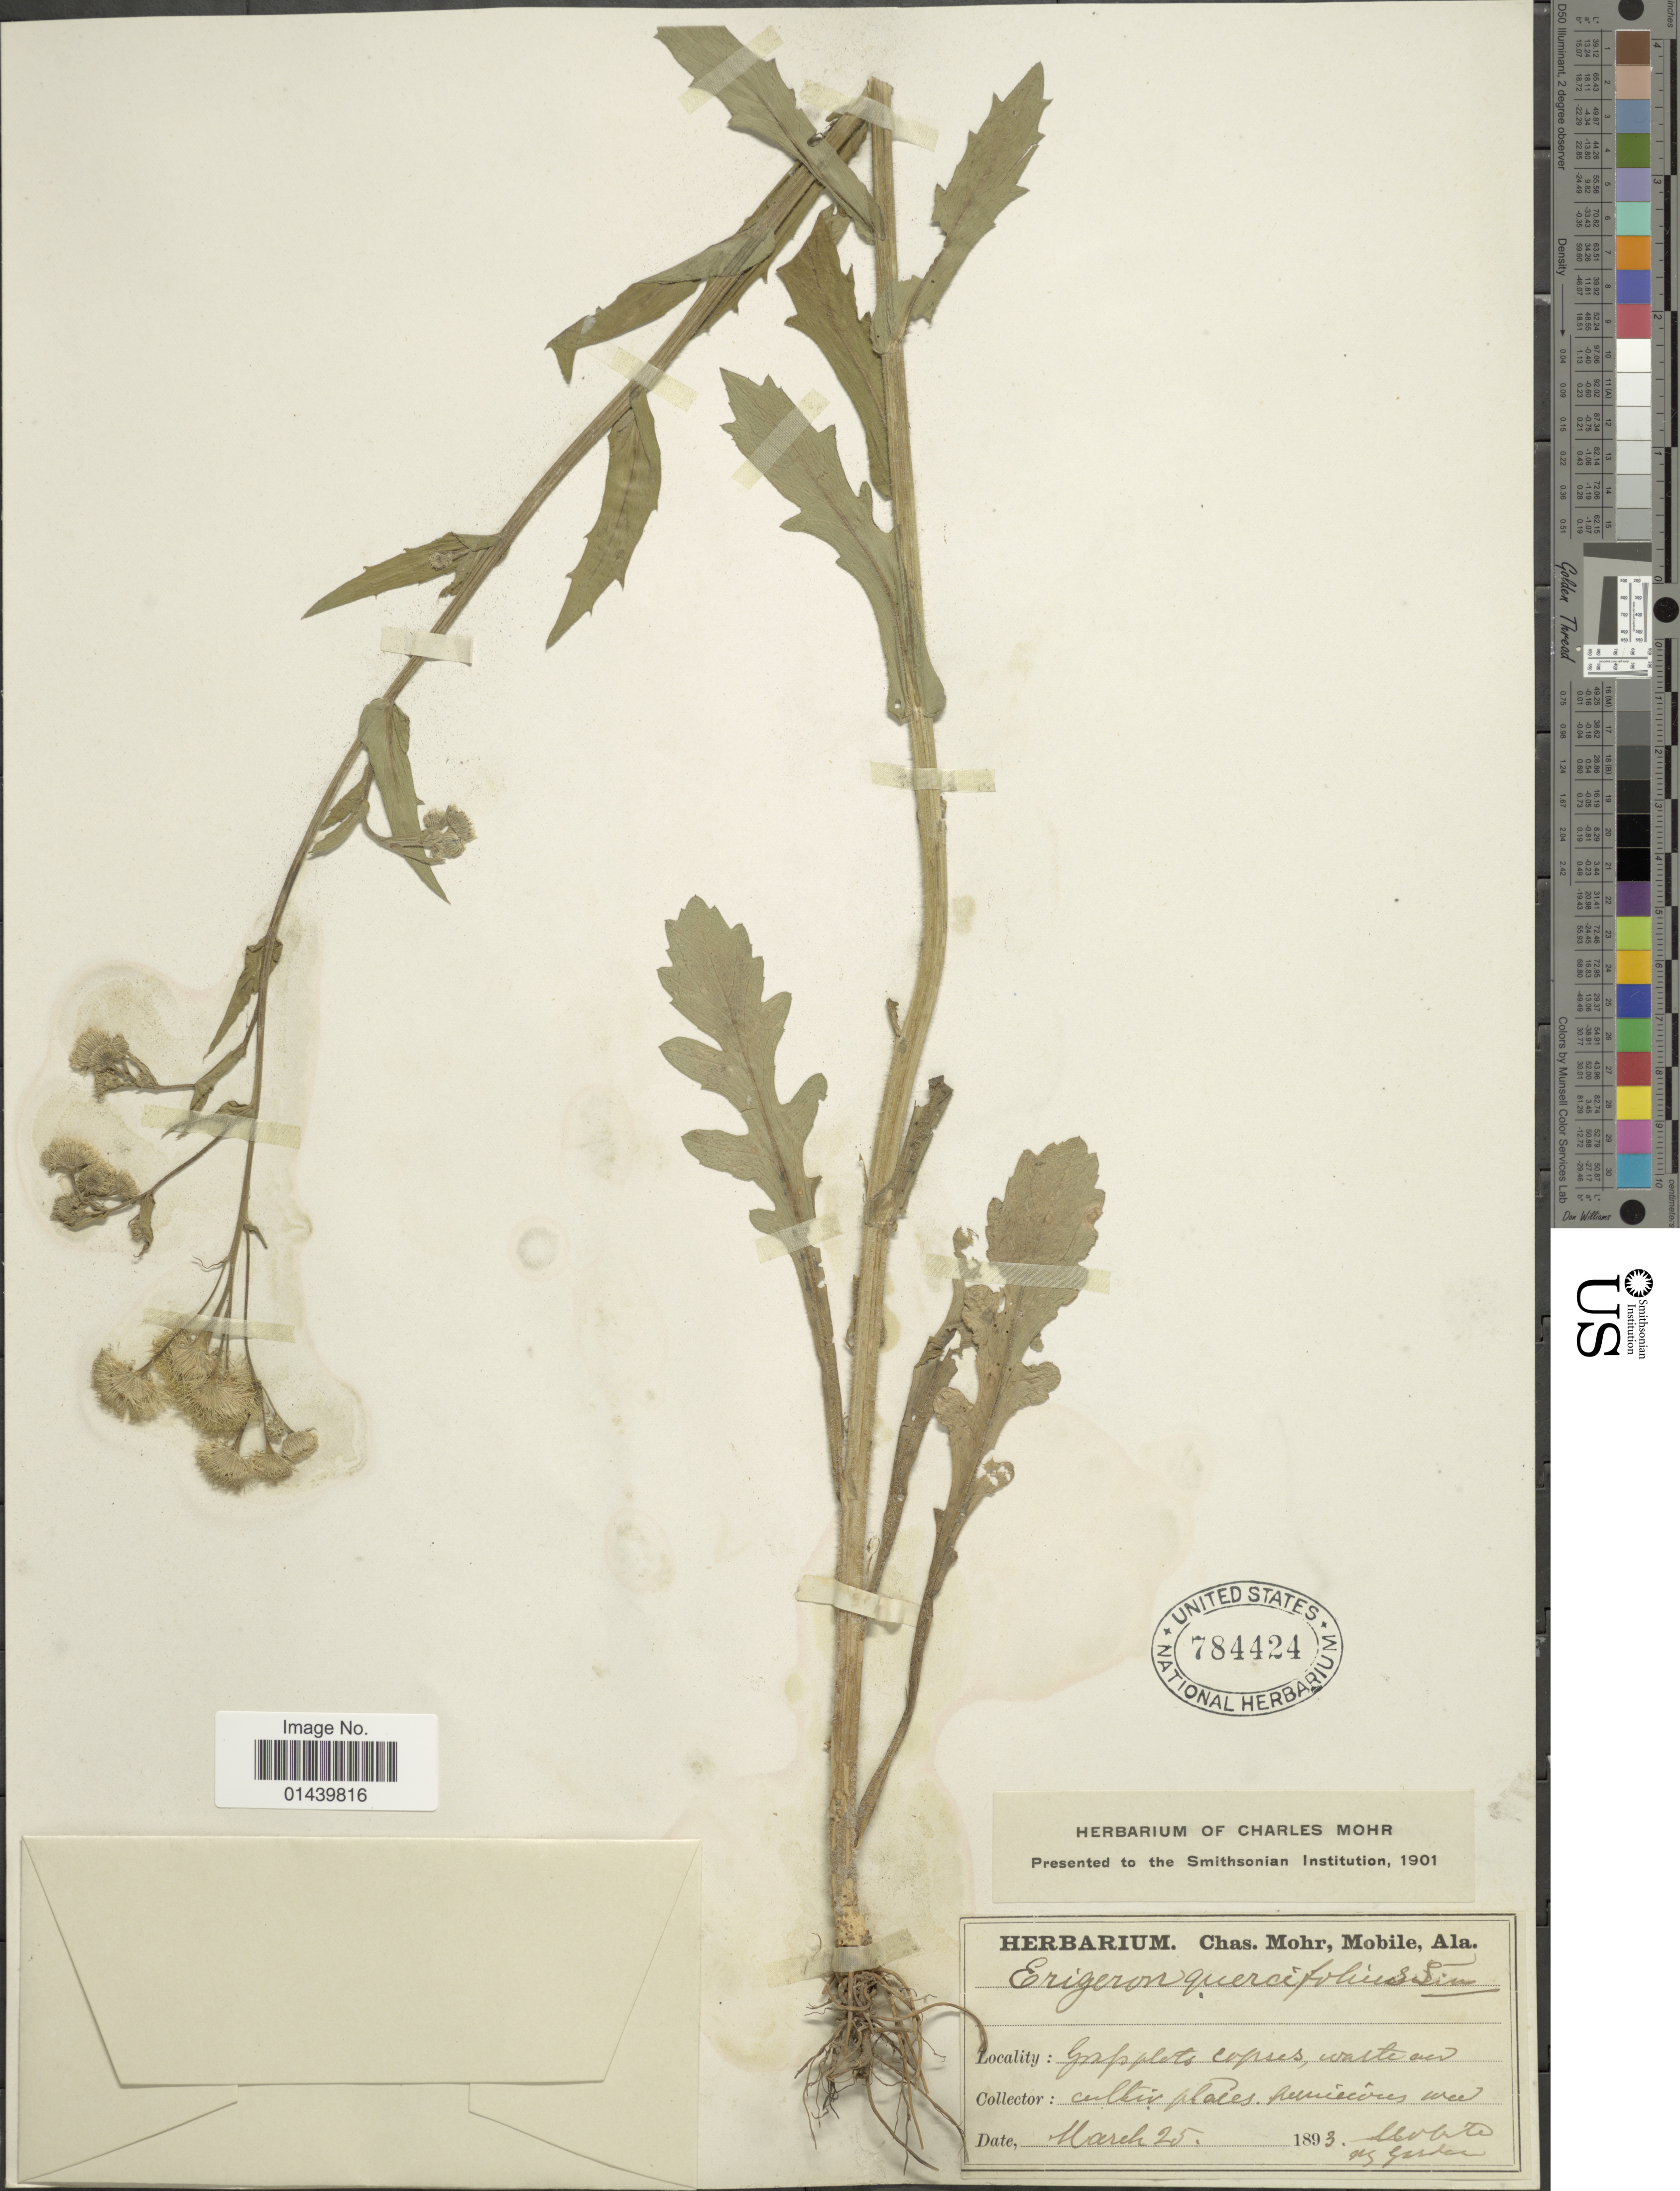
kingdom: Plantae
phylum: Tracheophyta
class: Magnoliopsida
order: Asterales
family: Asteraceae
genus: Erigeron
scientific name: Erigeron quercifolius Lam.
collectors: ex herb. Charles Mohr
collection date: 1893-03-25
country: United States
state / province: Alabama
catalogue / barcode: US 784424